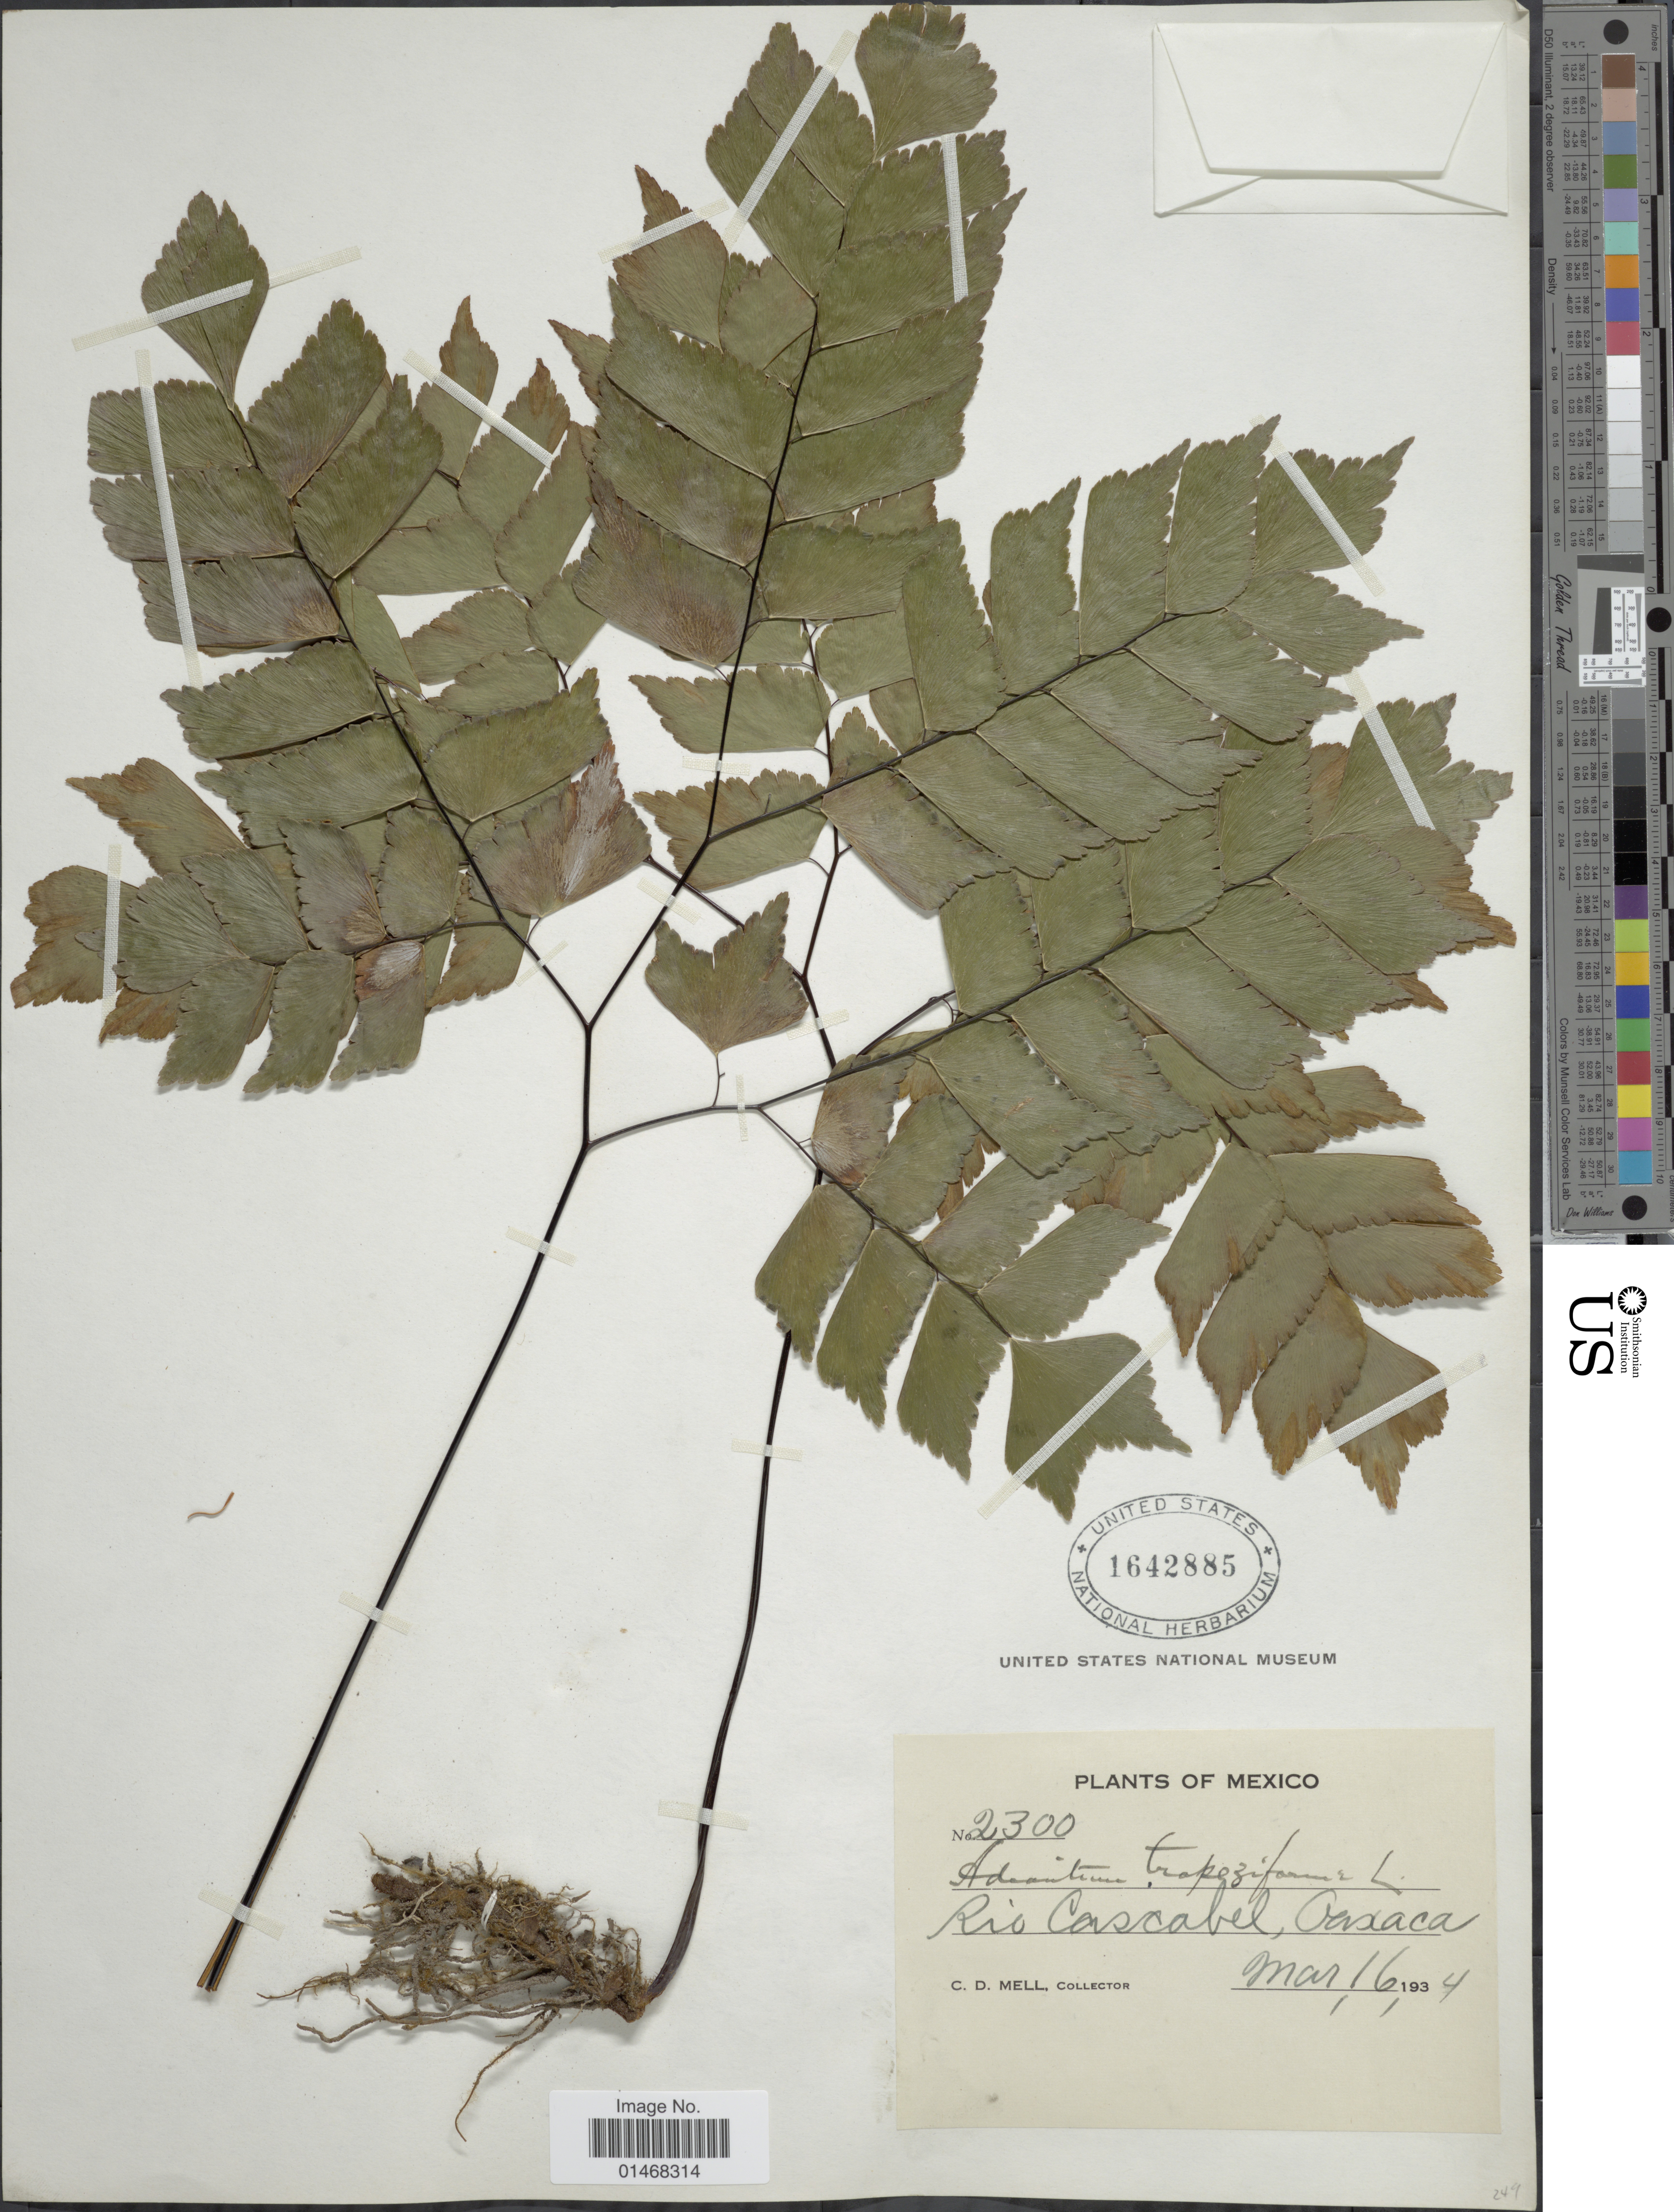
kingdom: Plantae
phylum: Tracheophyta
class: Polypodiopsida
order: Polypodiales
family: Pteridaceae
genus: Adiantum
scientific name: Adiantum trapeziforme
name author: L.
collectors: C. D. Mell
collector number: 2300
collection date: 1934-03-16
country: Mexico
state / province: Oaxaca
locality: Rio Cascabel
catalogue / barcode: US 1642885